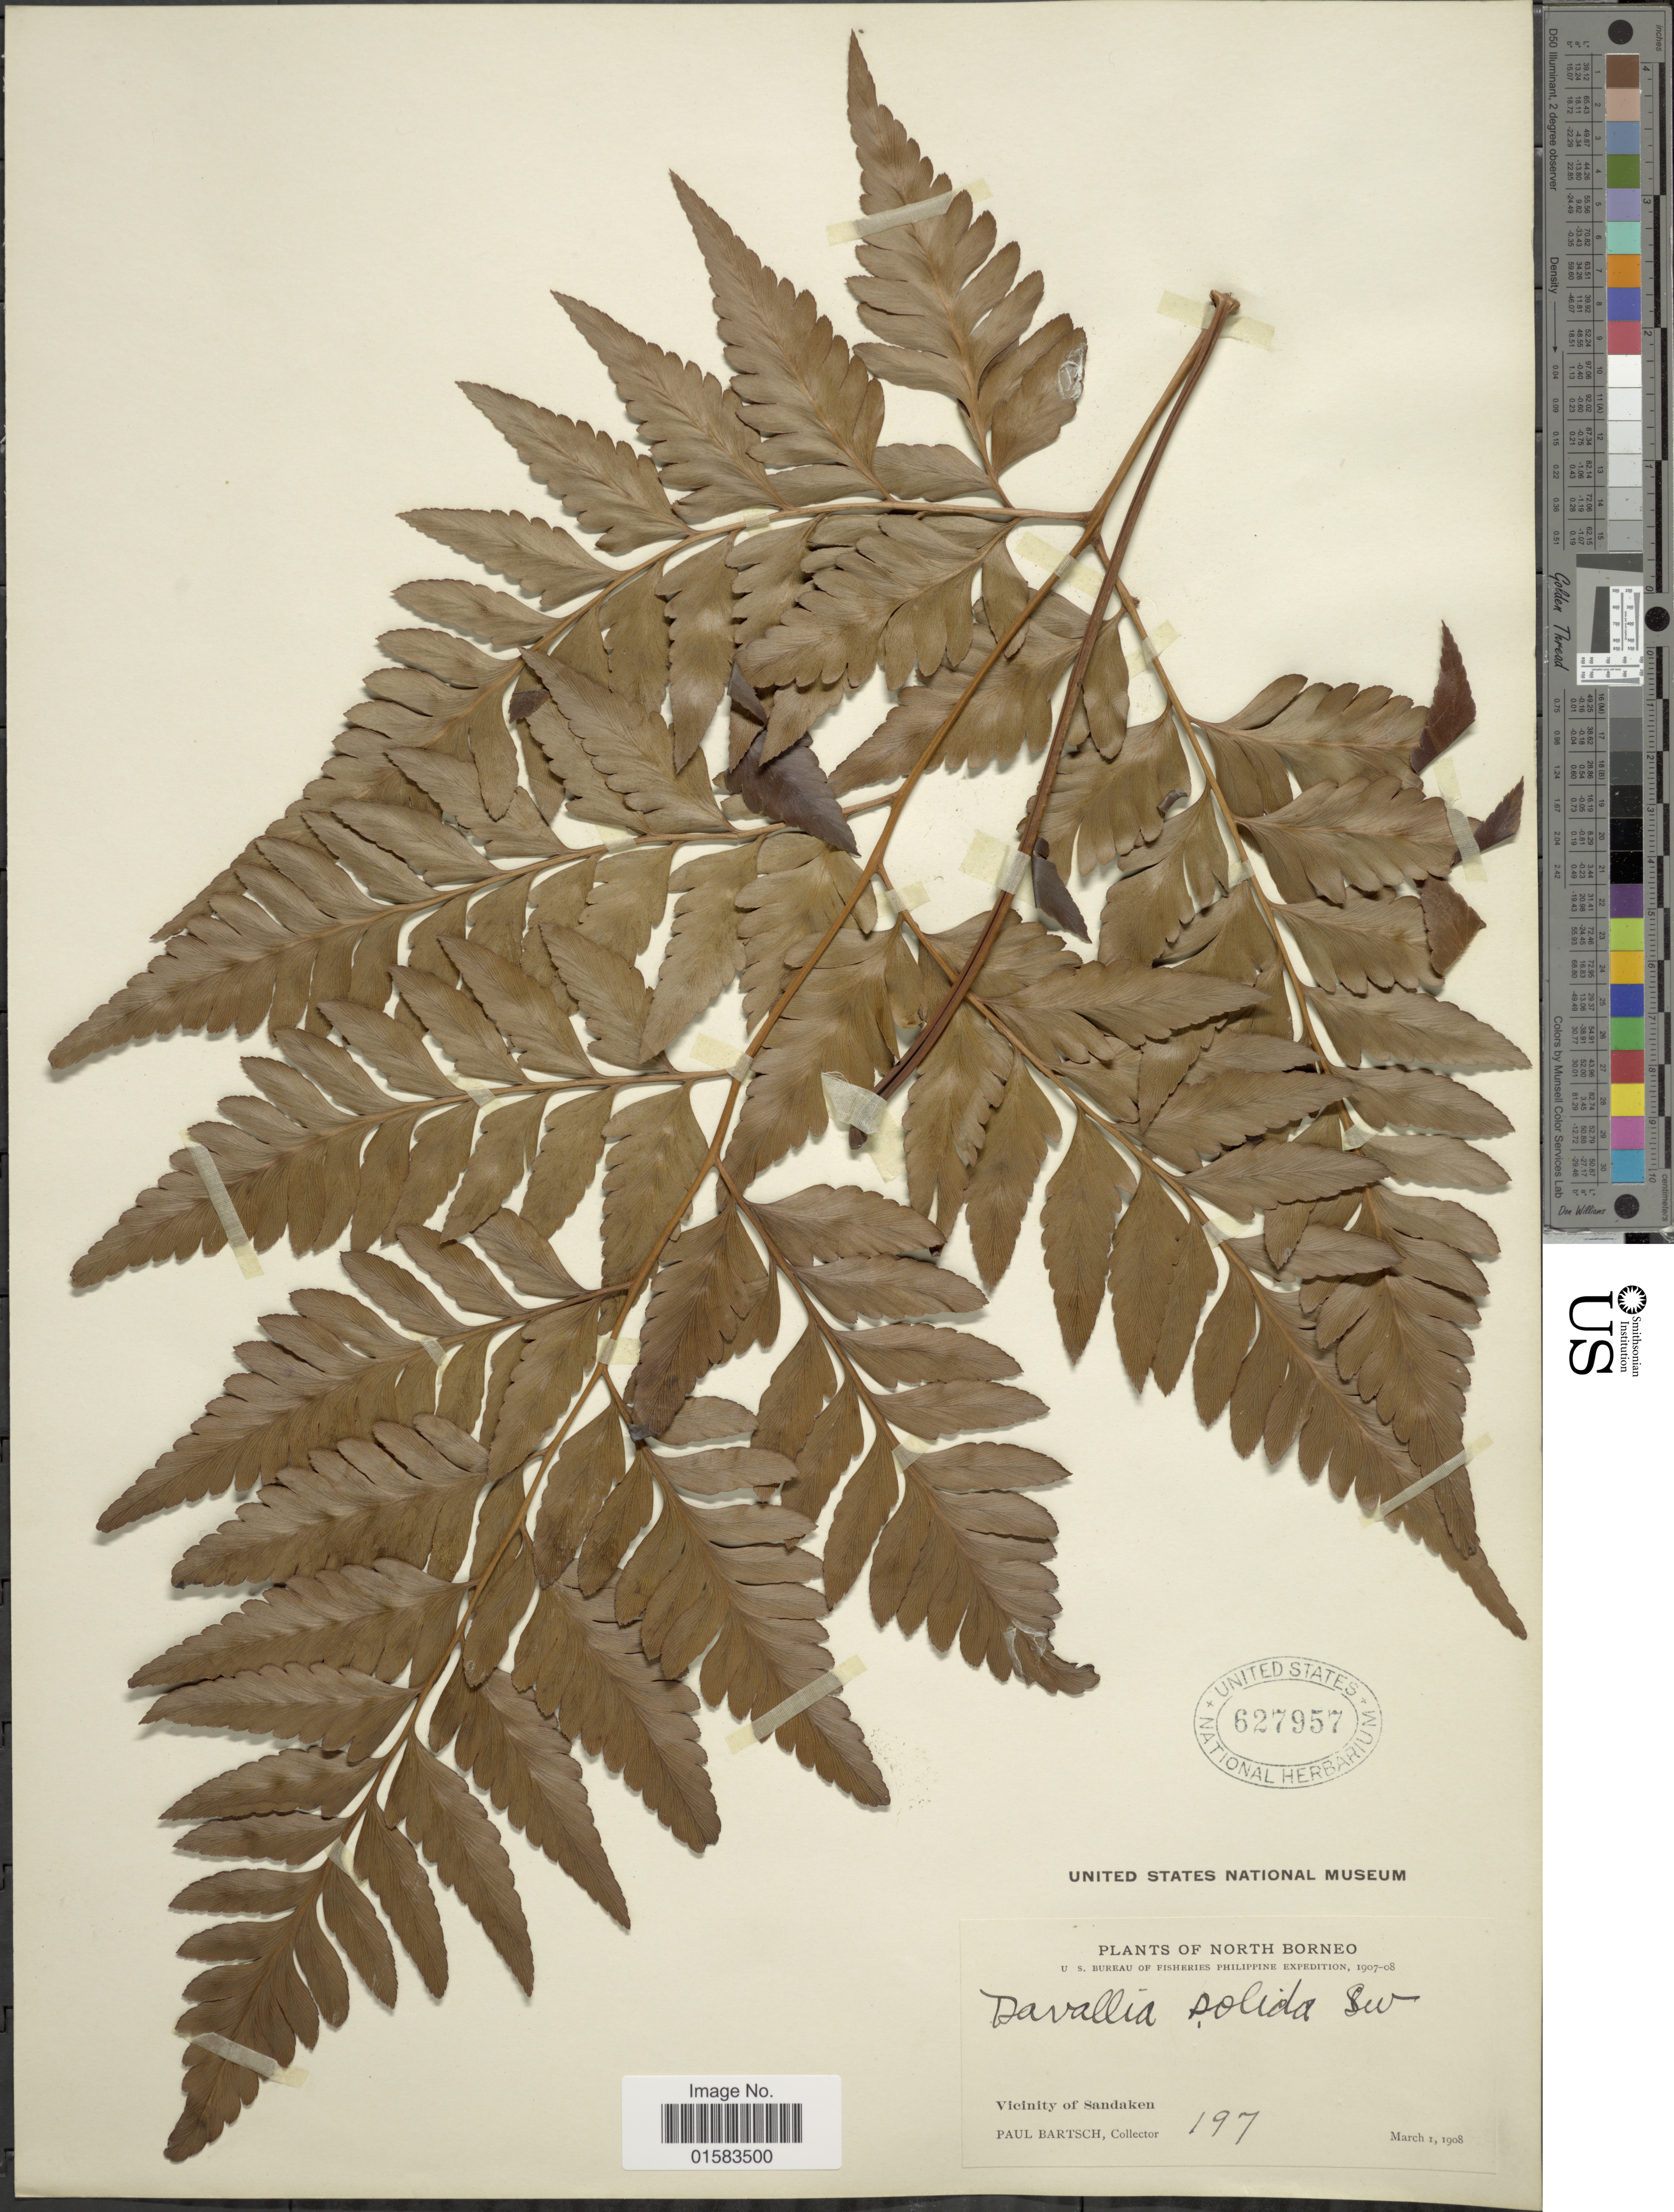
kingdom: Plantae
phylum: Tracheophyta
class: Polypodiopsida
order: Polypodiales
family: Davalliaceae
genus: Davallia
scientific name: Davallia solida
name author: (G. Forst.) Sw.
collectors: P. Bartsch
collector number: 197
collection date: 1908-03-01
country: Malaysia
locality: North Borneo, Vicinity of Sandaken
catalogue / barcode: US 627957